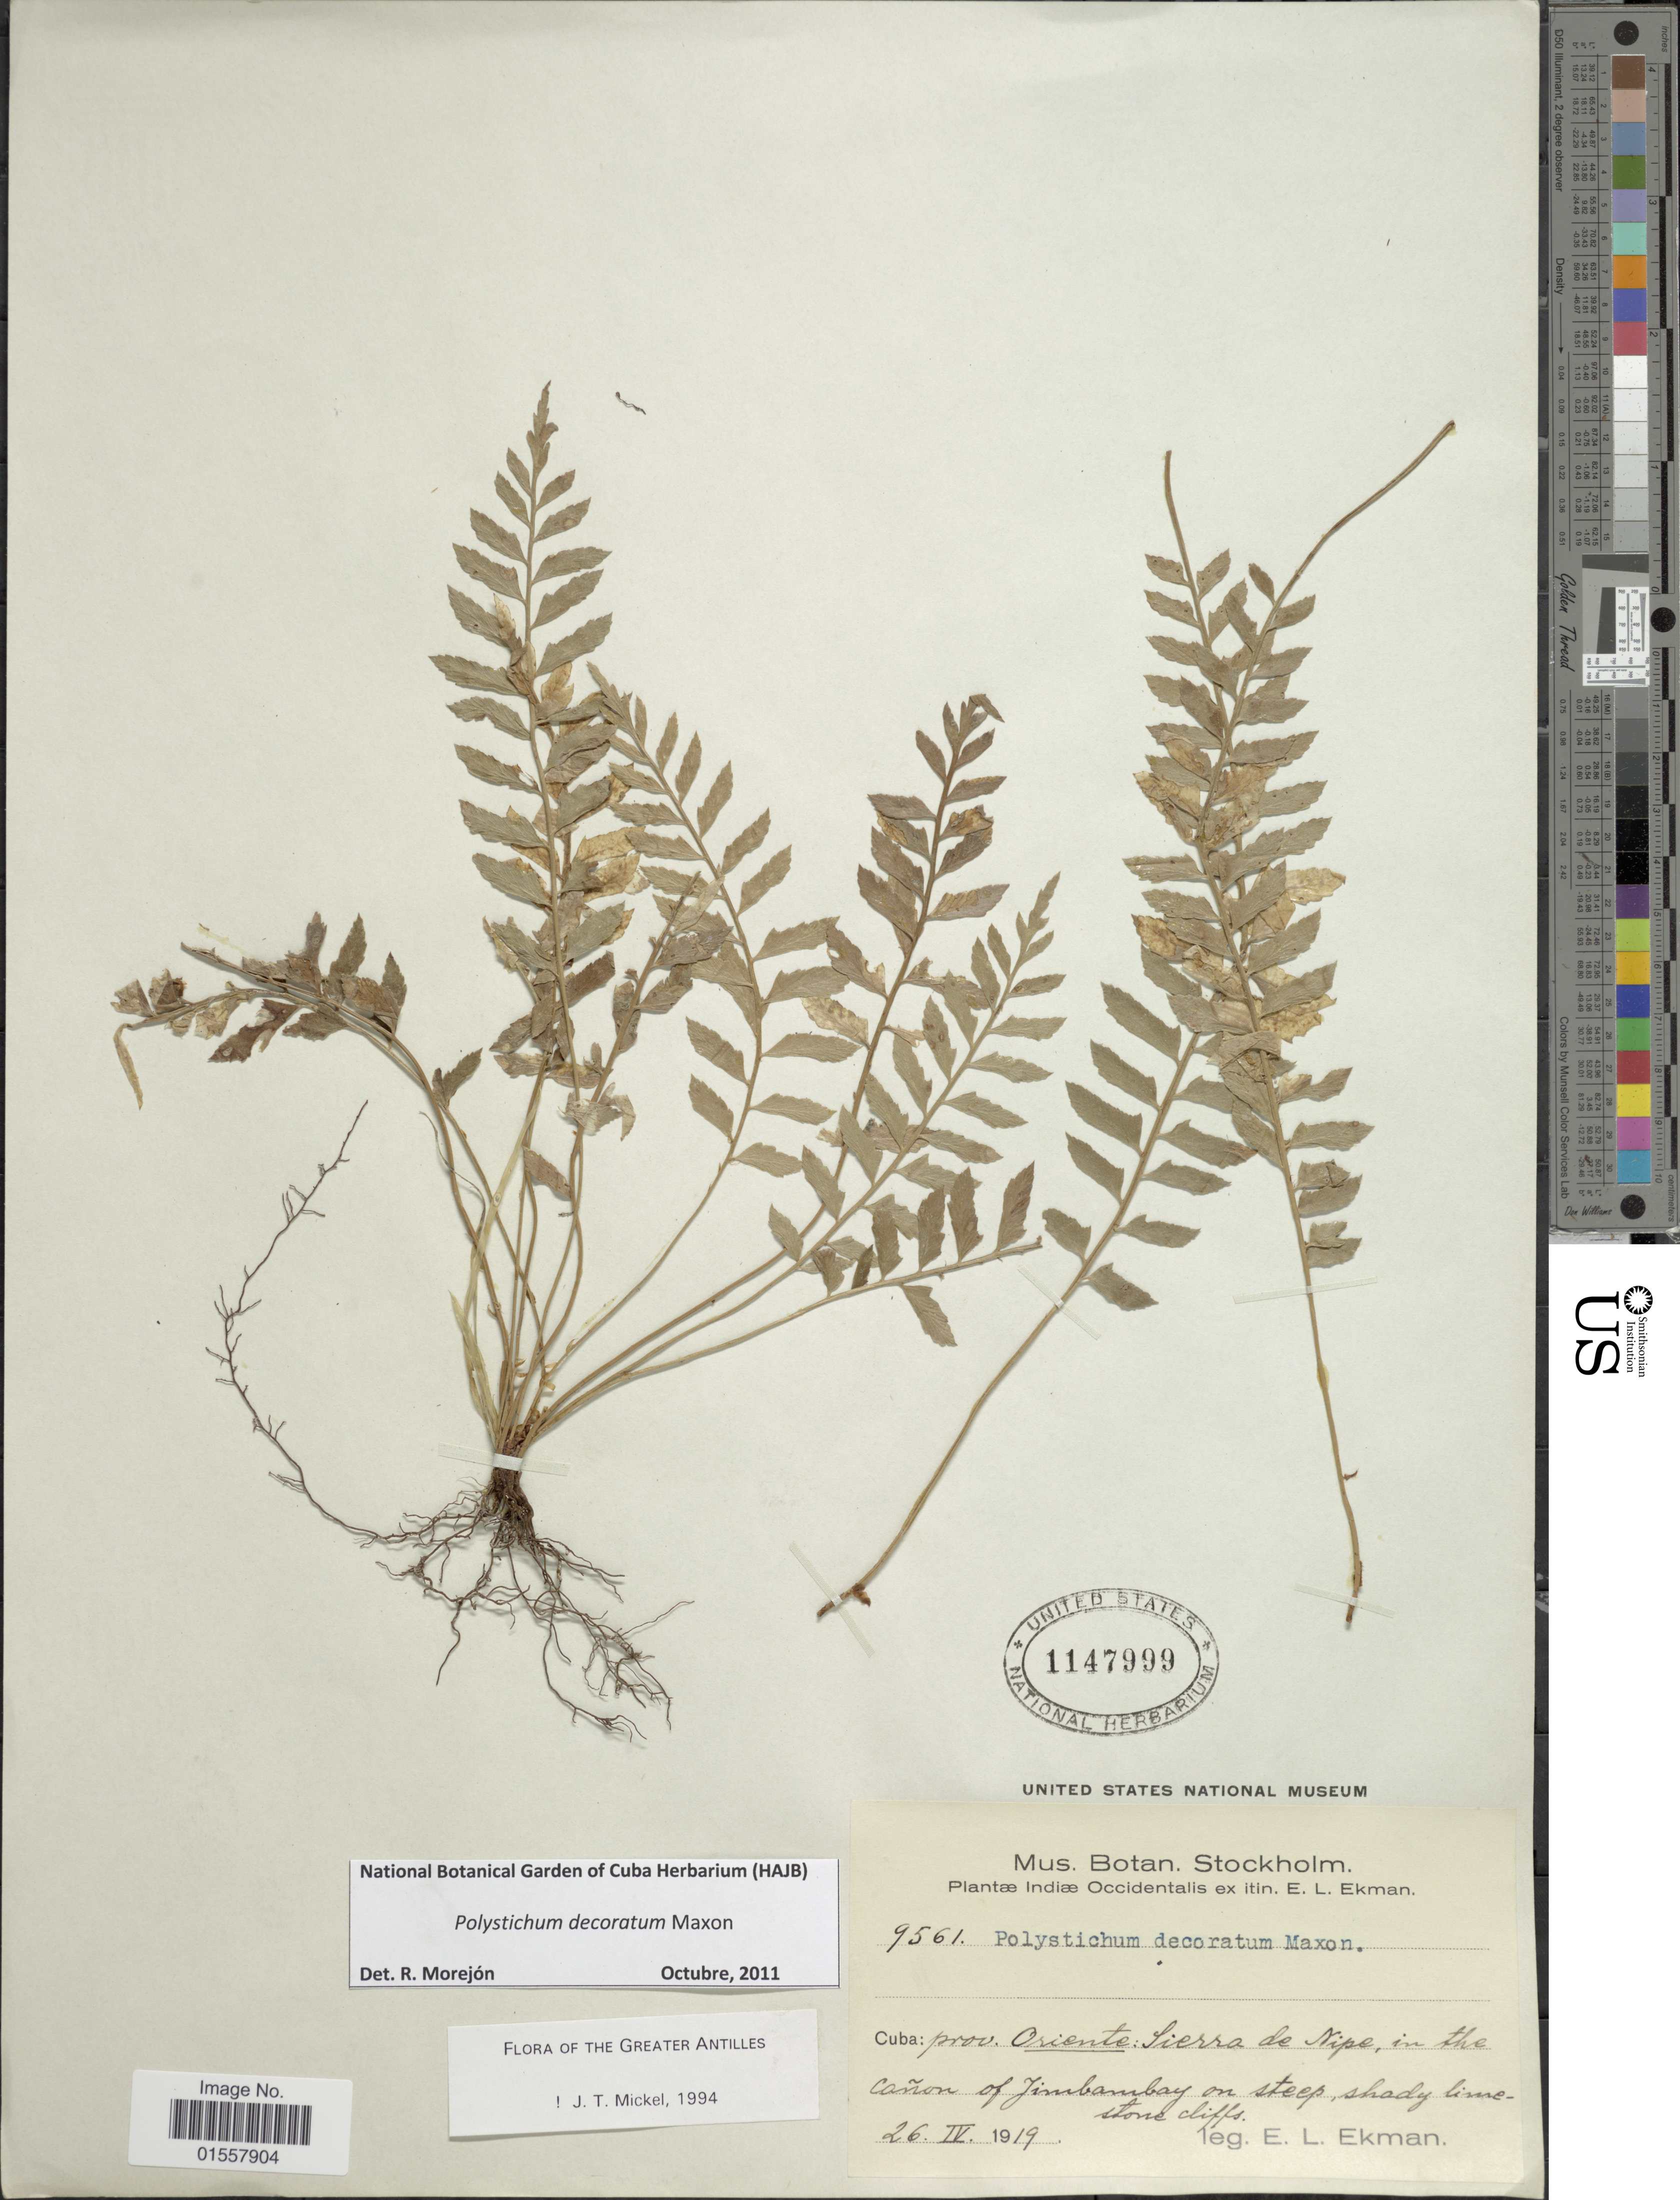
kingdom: Plantae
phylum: Tracheophyta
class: Polypodiopsida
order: Polypodiales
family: Dryopteridaceae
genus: Polystichum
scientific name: Polystichum decoratum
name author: Maxon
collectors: E. L. Ekman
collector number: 9561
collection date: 1919-04-26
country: Cuba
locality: Prov. Oriente, Sierra de Nipe, in the Canon of Jimbambay.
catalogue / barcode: US 1147999